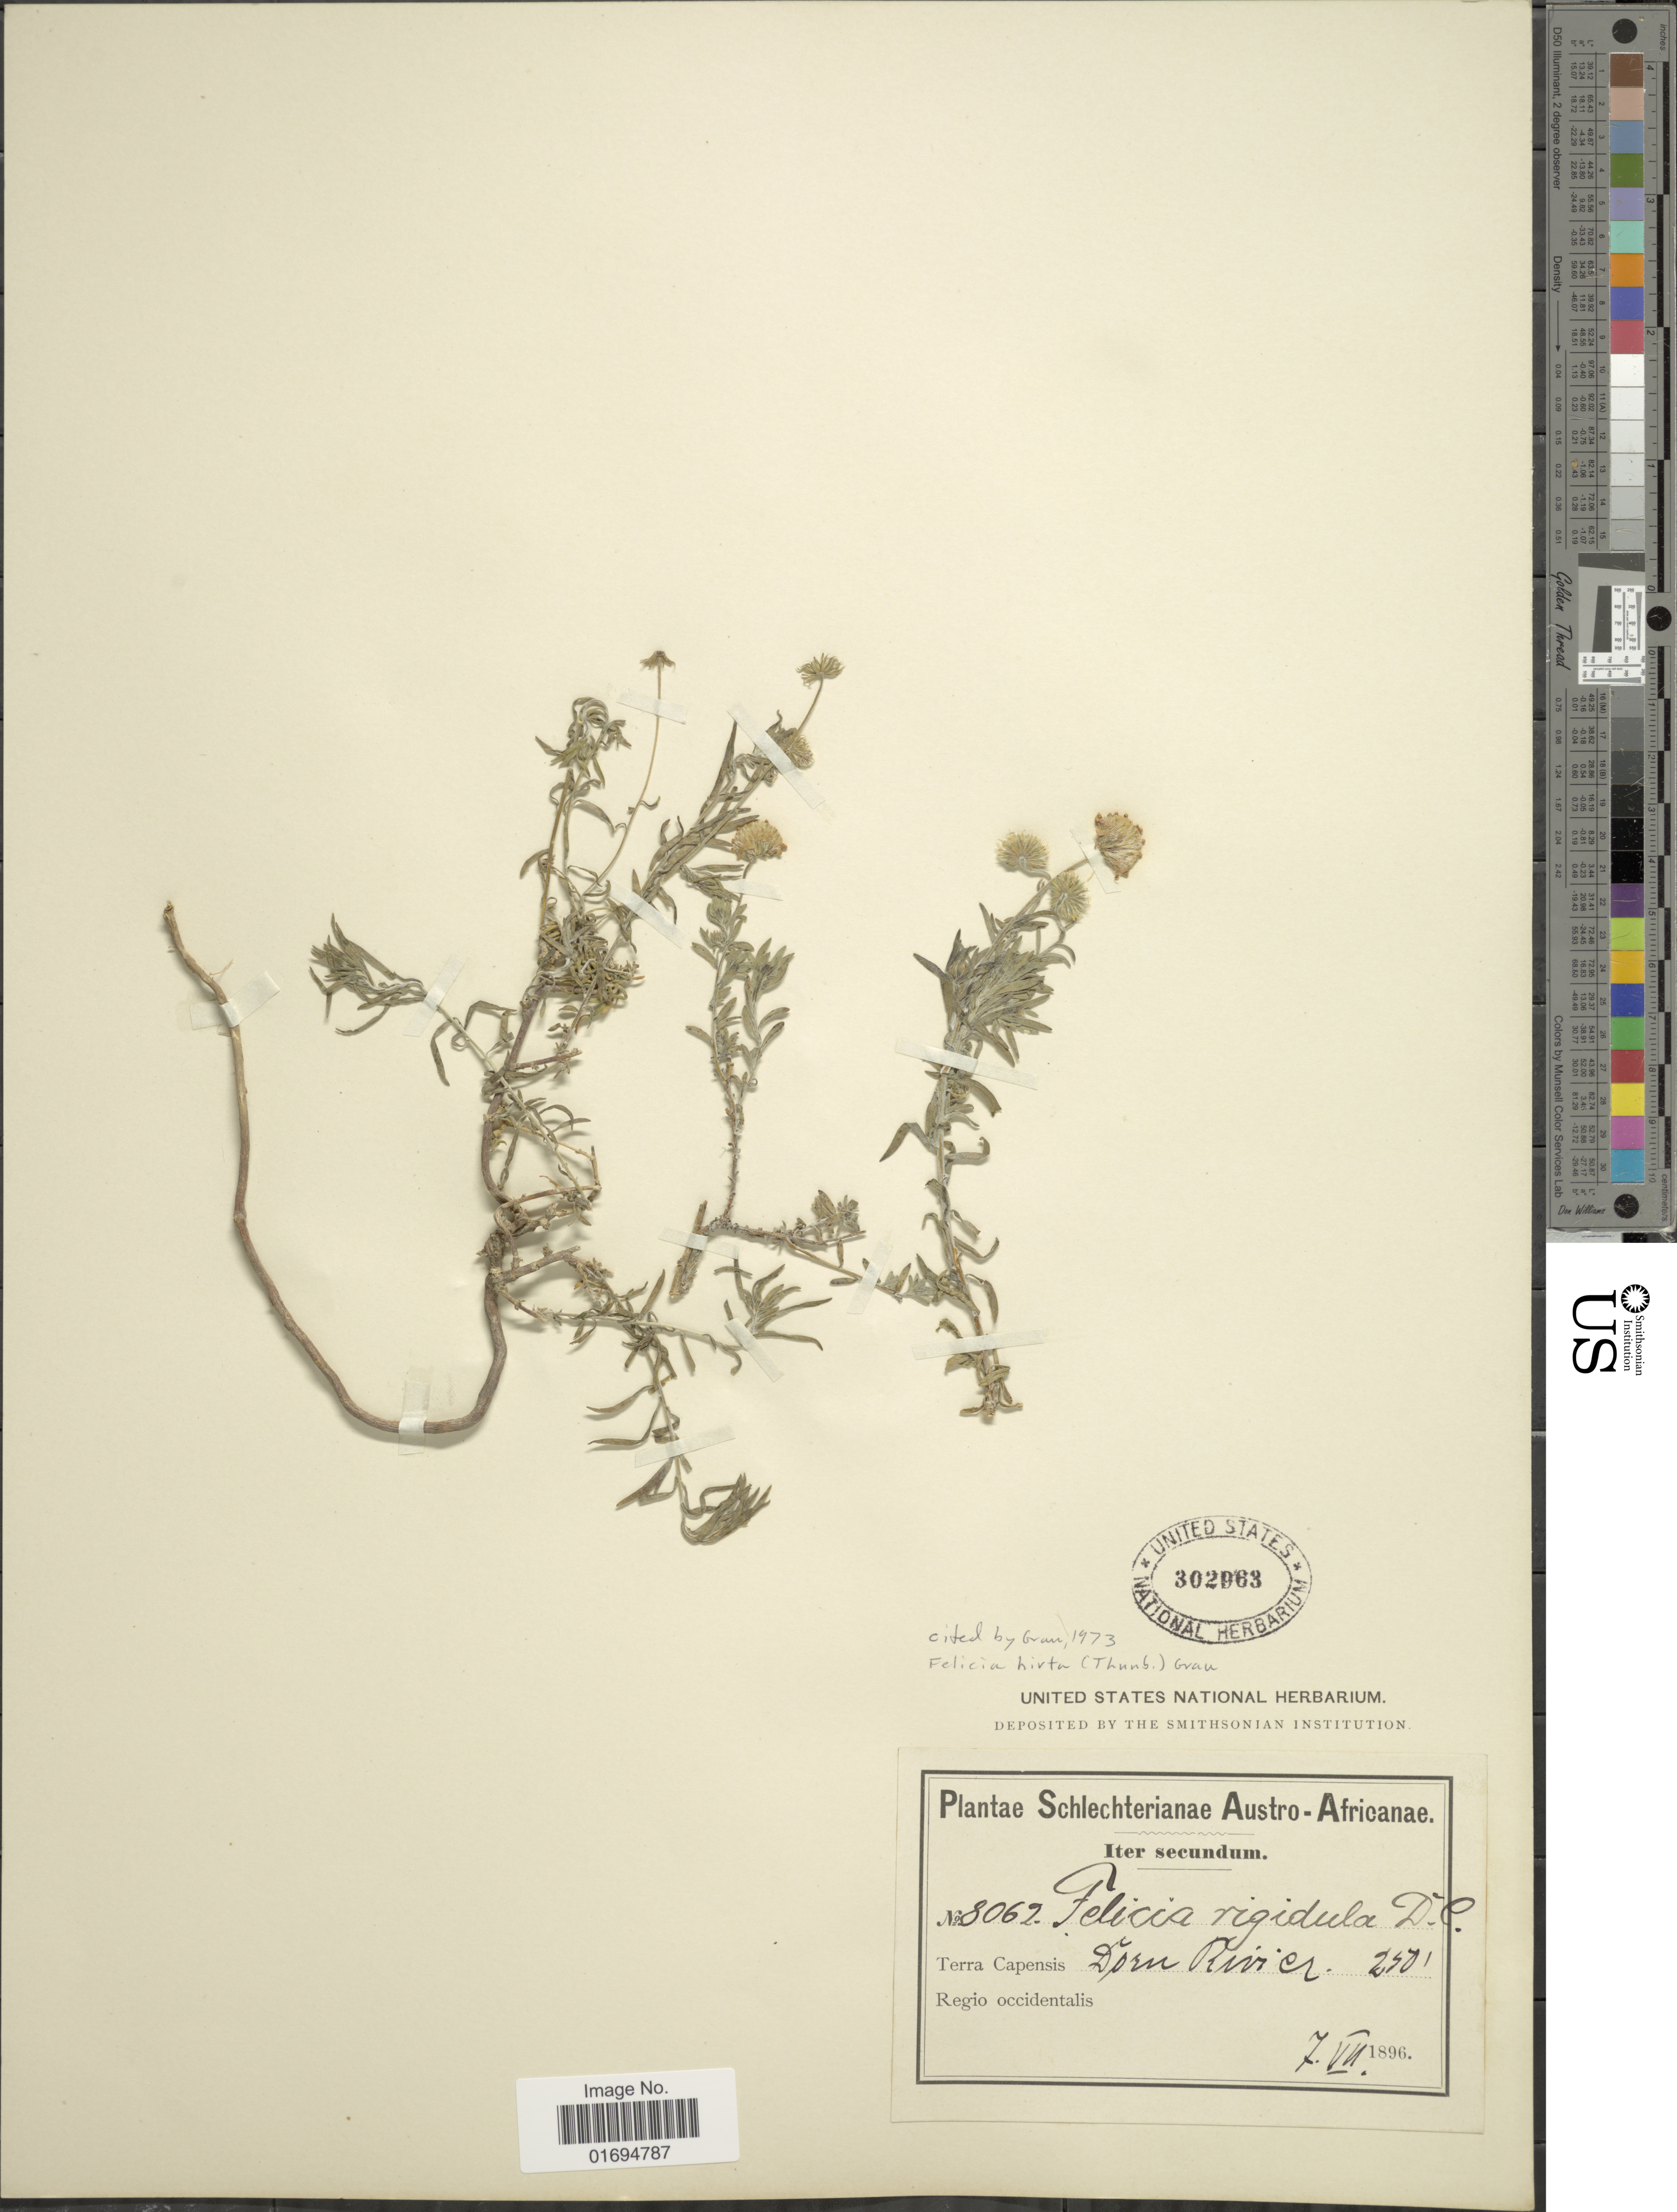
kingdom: Plantae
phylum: Tracheophyta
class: Magnoliopsida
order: Asterales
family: Asteraceae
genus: Felicia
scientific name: Felicia hirta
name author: (Thunb.) Grau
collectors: Schlechter, --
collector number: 8062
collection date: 1896-08-07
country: South Africa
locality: Austro-Africanae, Terra Capensis, Dorn Rivier, Regio occidentalis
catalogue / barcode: US 302963